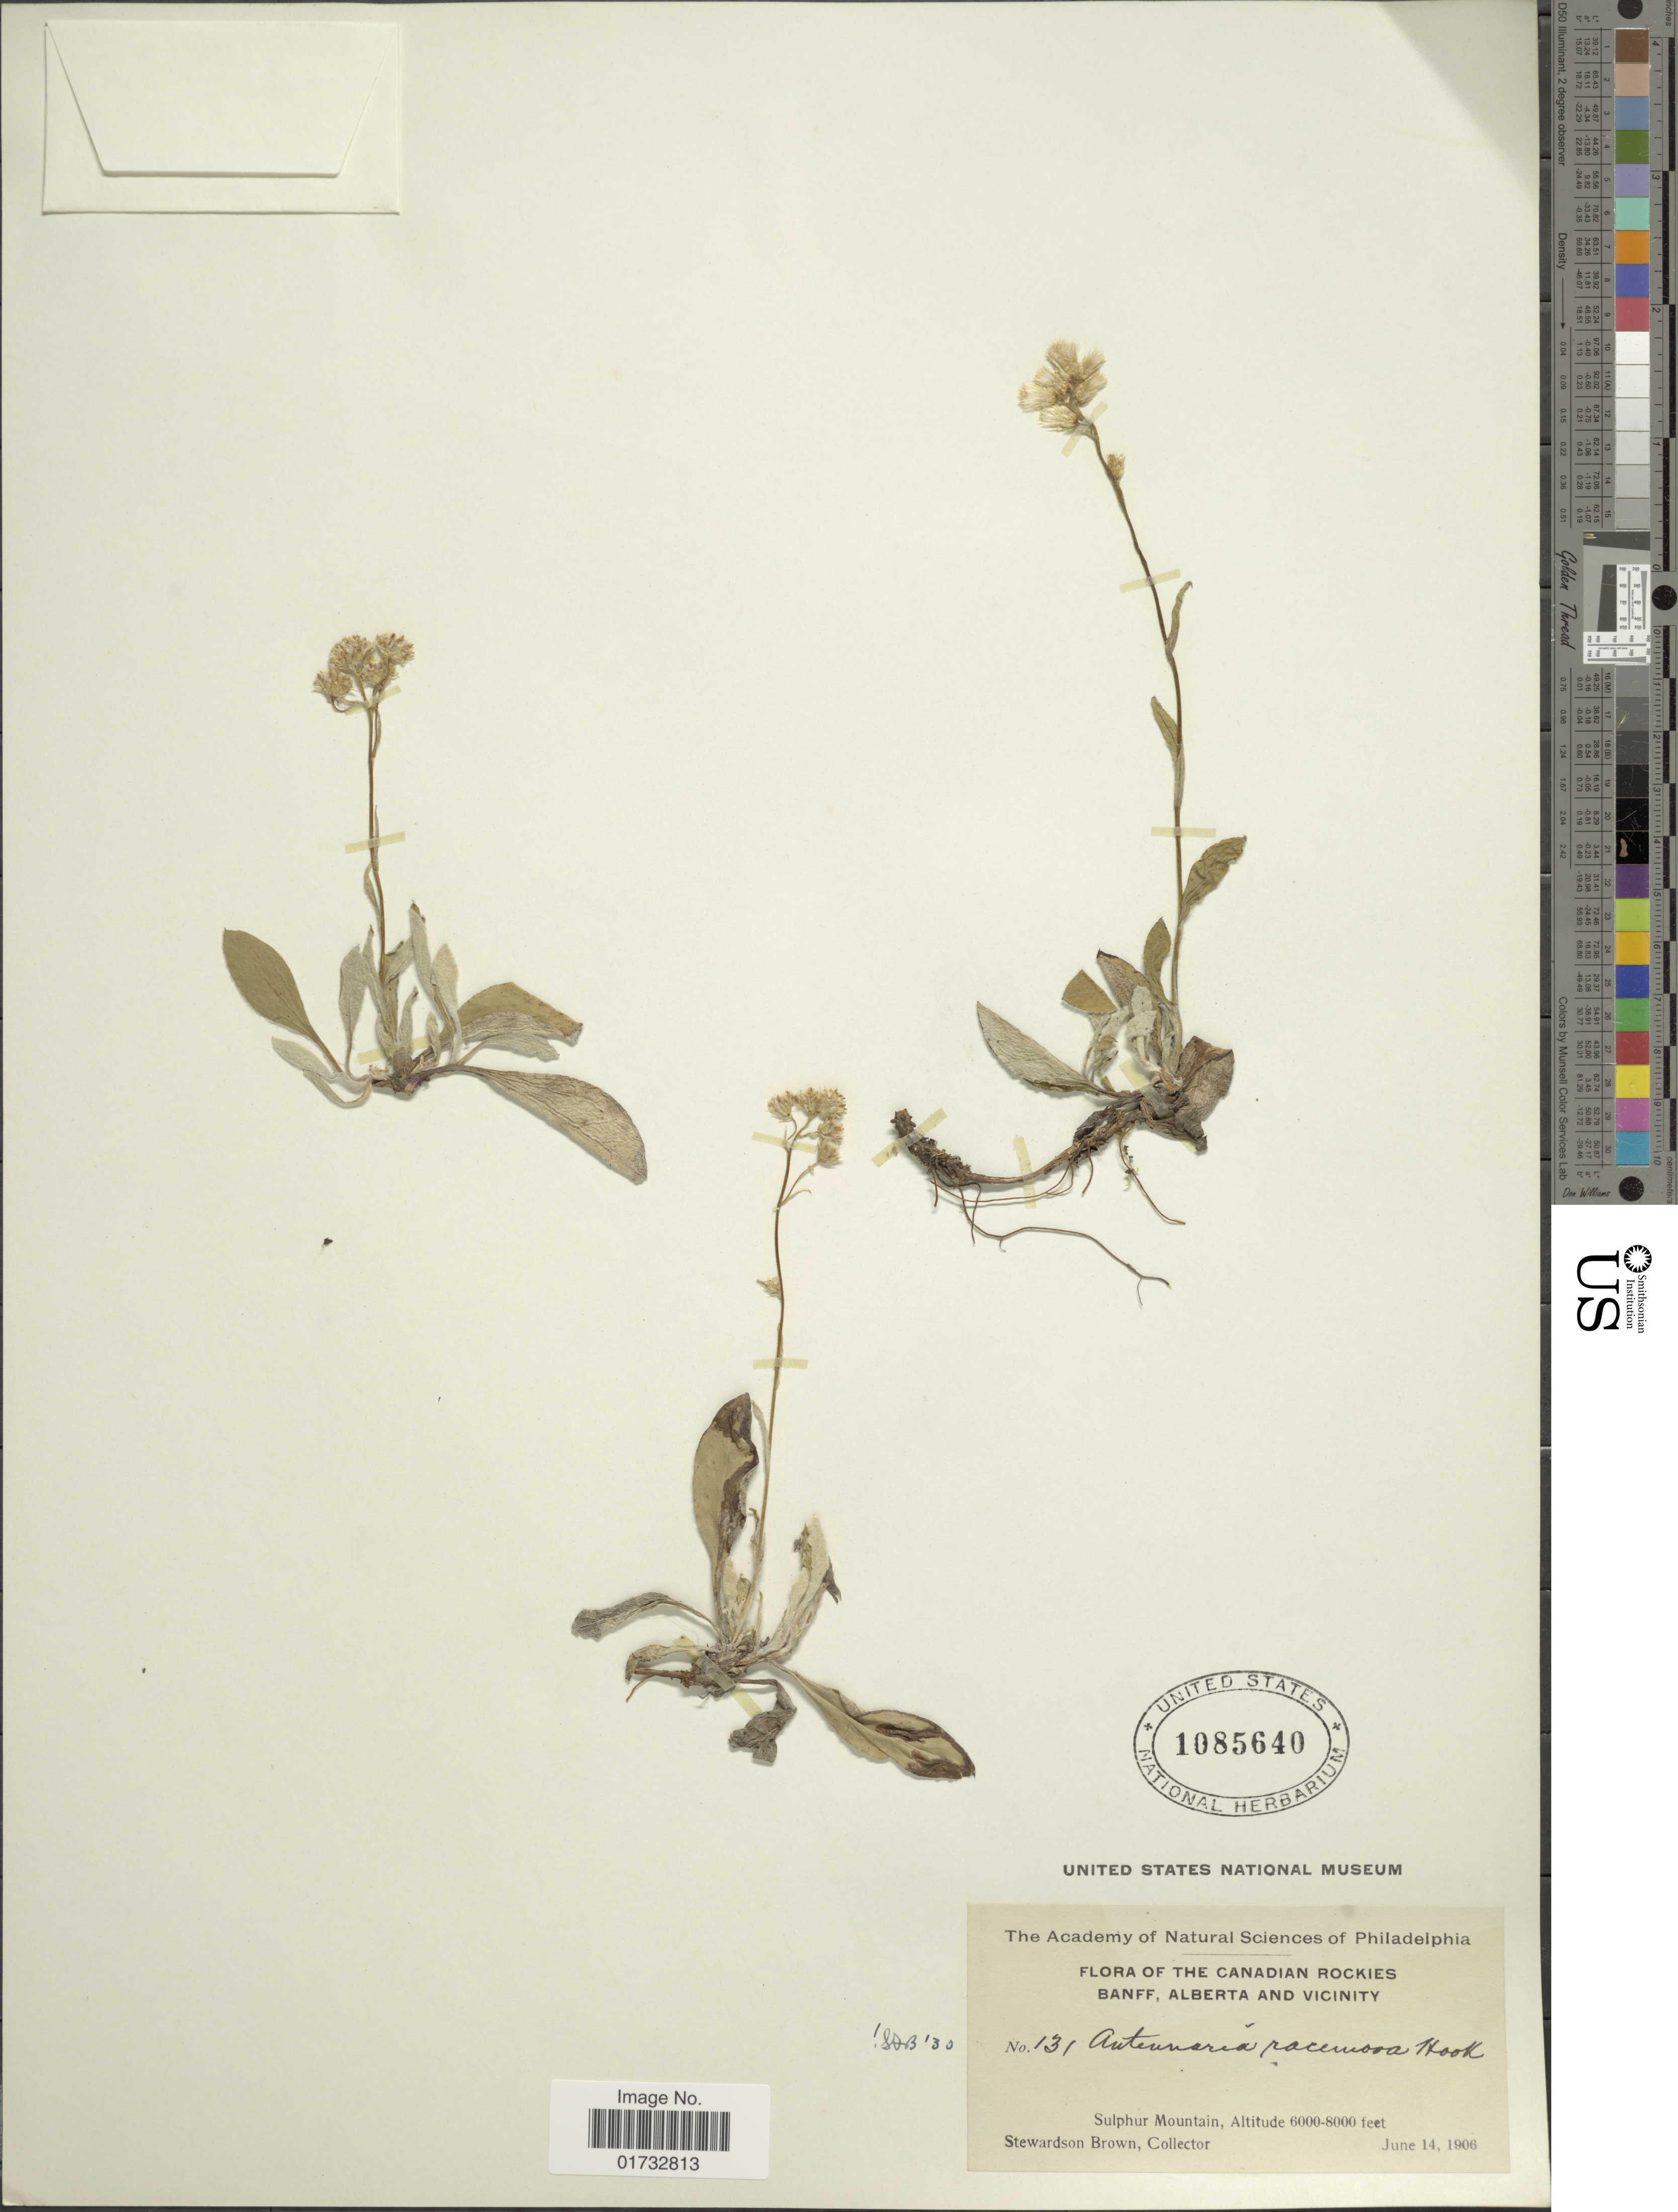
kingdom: Plantae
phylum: Tracheophyta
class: Magnoliopsida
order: Asterales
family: Asteraceae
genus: Antennaria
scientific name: Antennaria racemosa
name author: Hook.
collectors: S. Brown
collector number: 131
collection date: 1906-06-14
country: Canada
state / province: Alberta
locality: Canadian Rockies. Banff, Alberta and Vicinity. Sulphur Mountain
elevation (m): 1829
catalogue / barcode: US 1085640